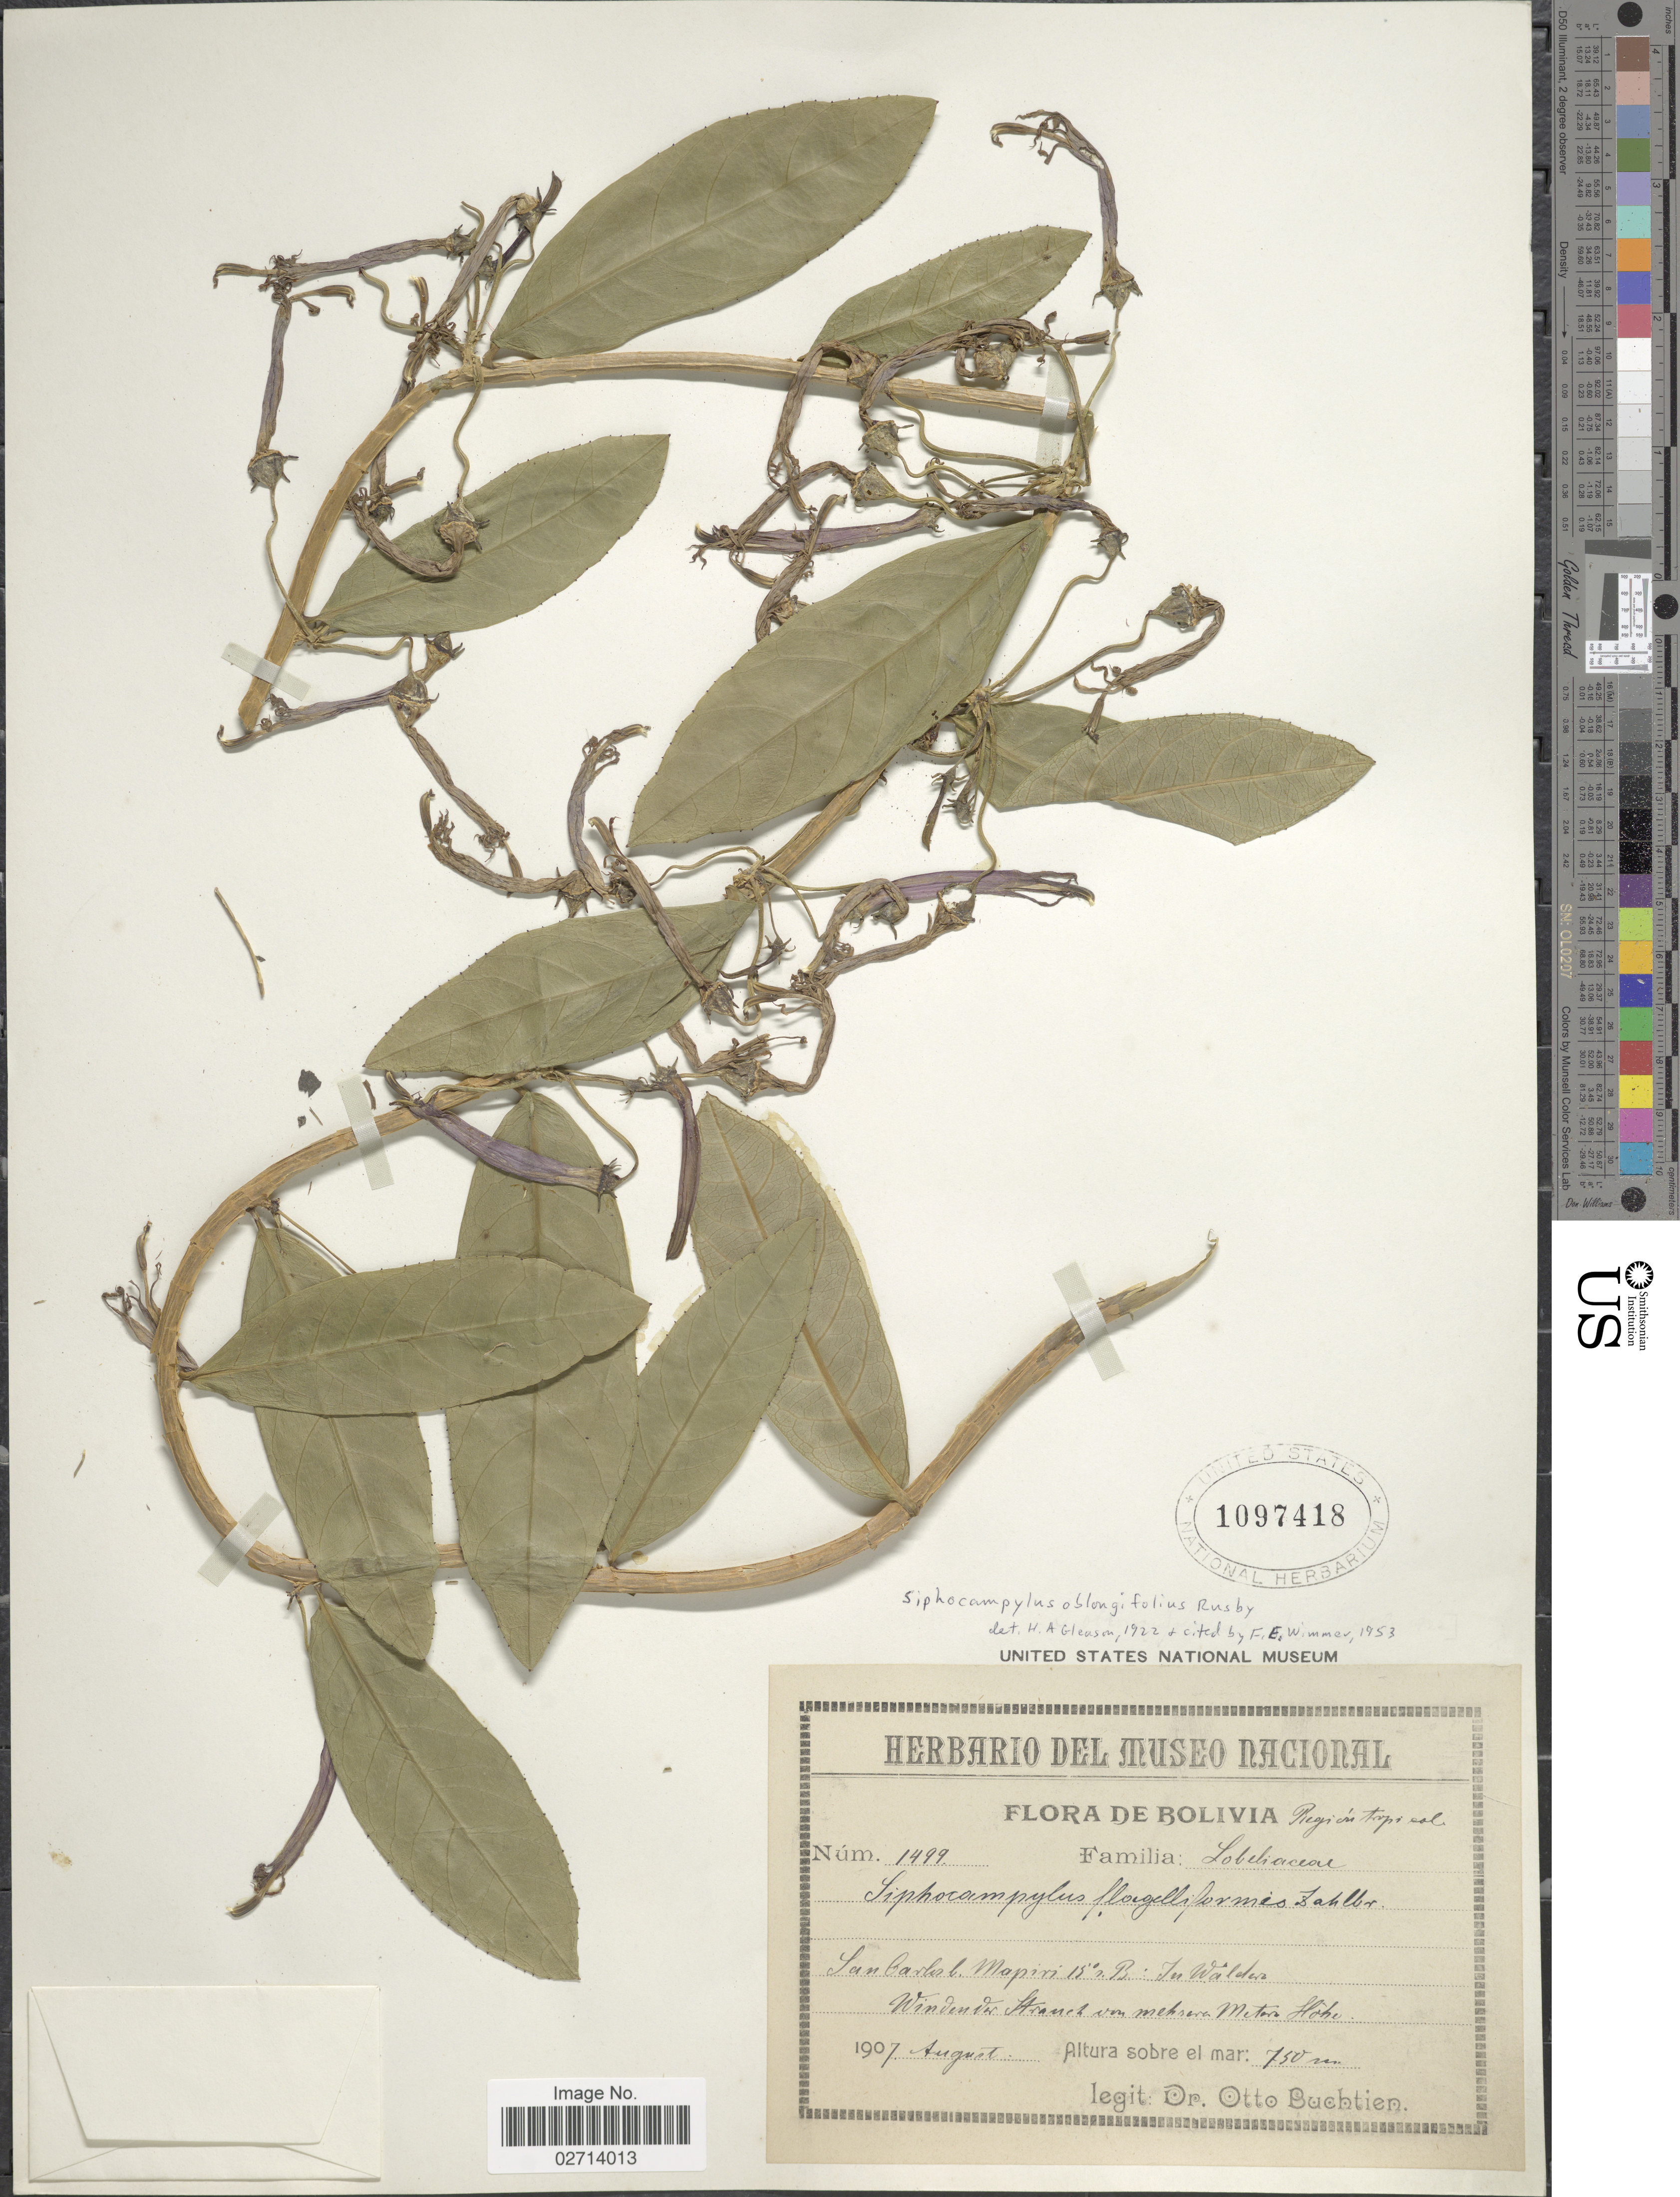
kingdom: Plantae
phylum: Tracheophyta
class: Magnoliopsida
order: Asterales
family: Campanulaceae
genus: Siphocampylus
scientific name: Siphocampylus oblongifolius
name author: Rusby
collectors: O. Buchtien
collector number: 1499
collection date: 1907-08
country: Bolivia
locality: Región tropical. San Carlos l. Mapiri 15° Br.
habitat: In Waldern Windender Strauch von mehrer Meter Hohe.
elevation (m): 750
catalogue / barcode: US 1097418